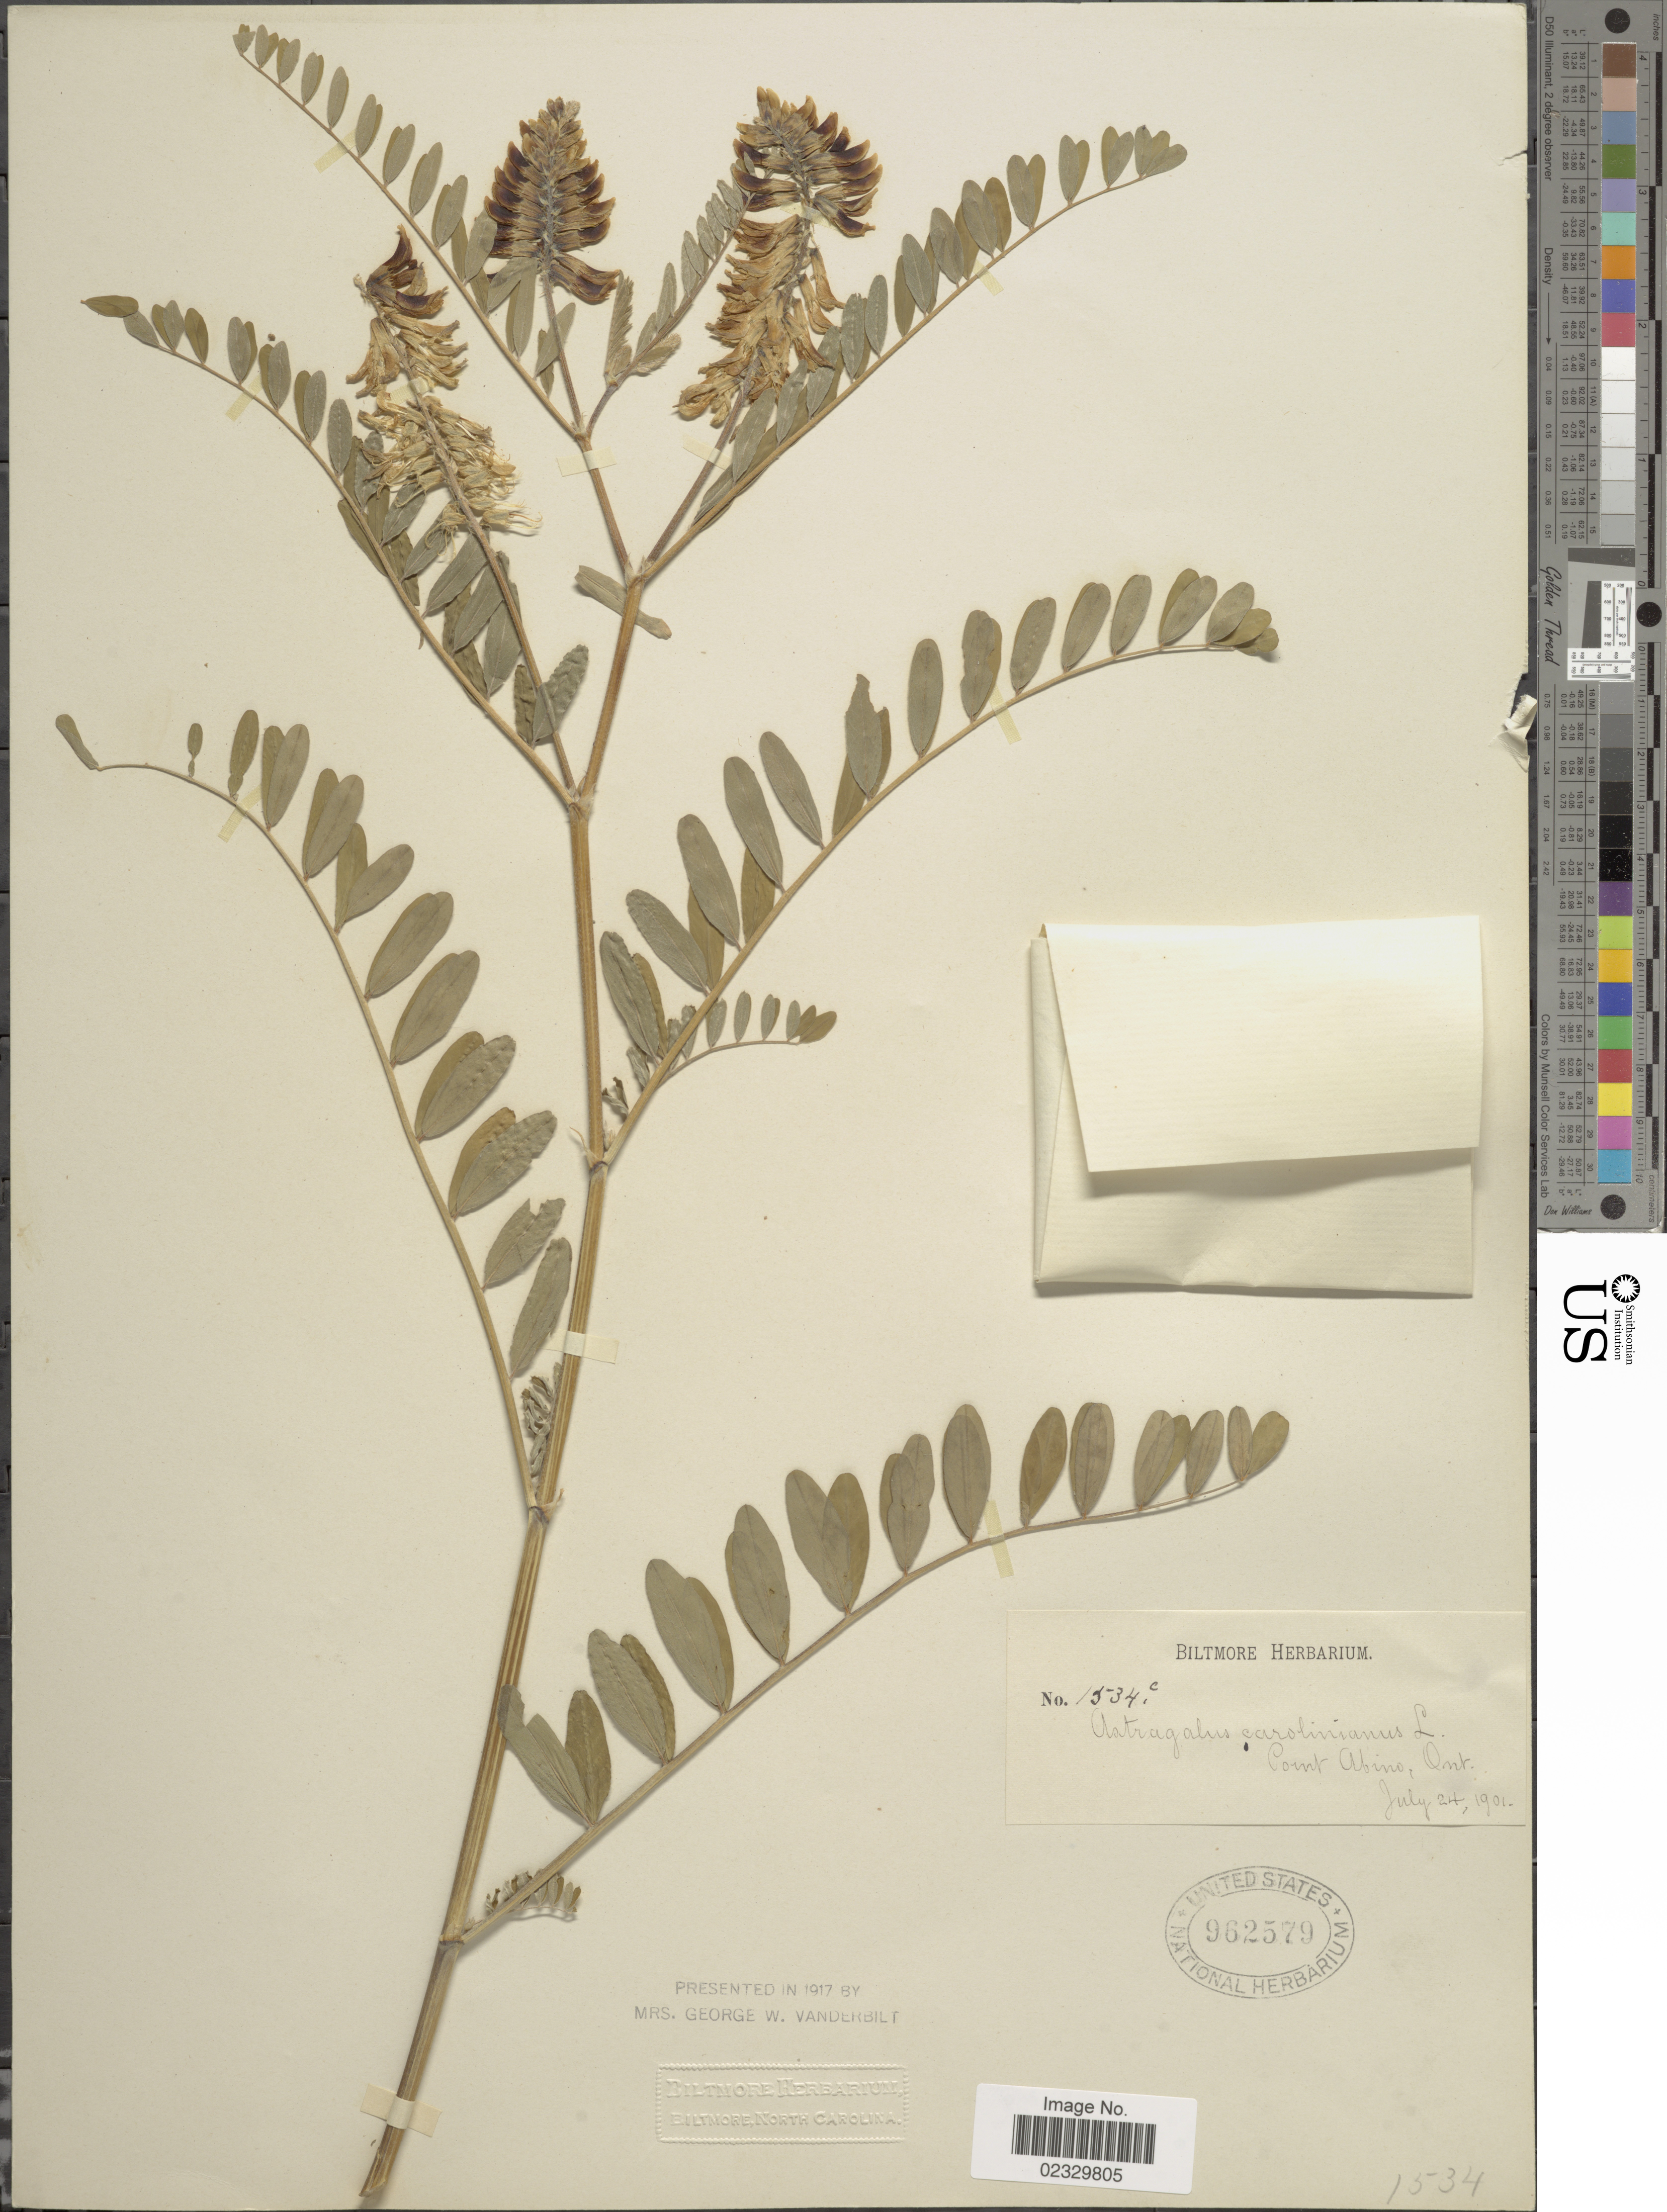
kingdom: Plantae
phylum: Tracheophyta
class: Magnoliopsida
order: Fabales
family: Fabaceae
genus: Astragalus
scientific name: Astragalus canadensis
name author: L.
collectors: ex herb. Biltmore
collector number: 1534c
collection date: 1901-07-24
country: Canada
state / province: Ontario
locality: Point Abino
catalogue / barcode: US 962579